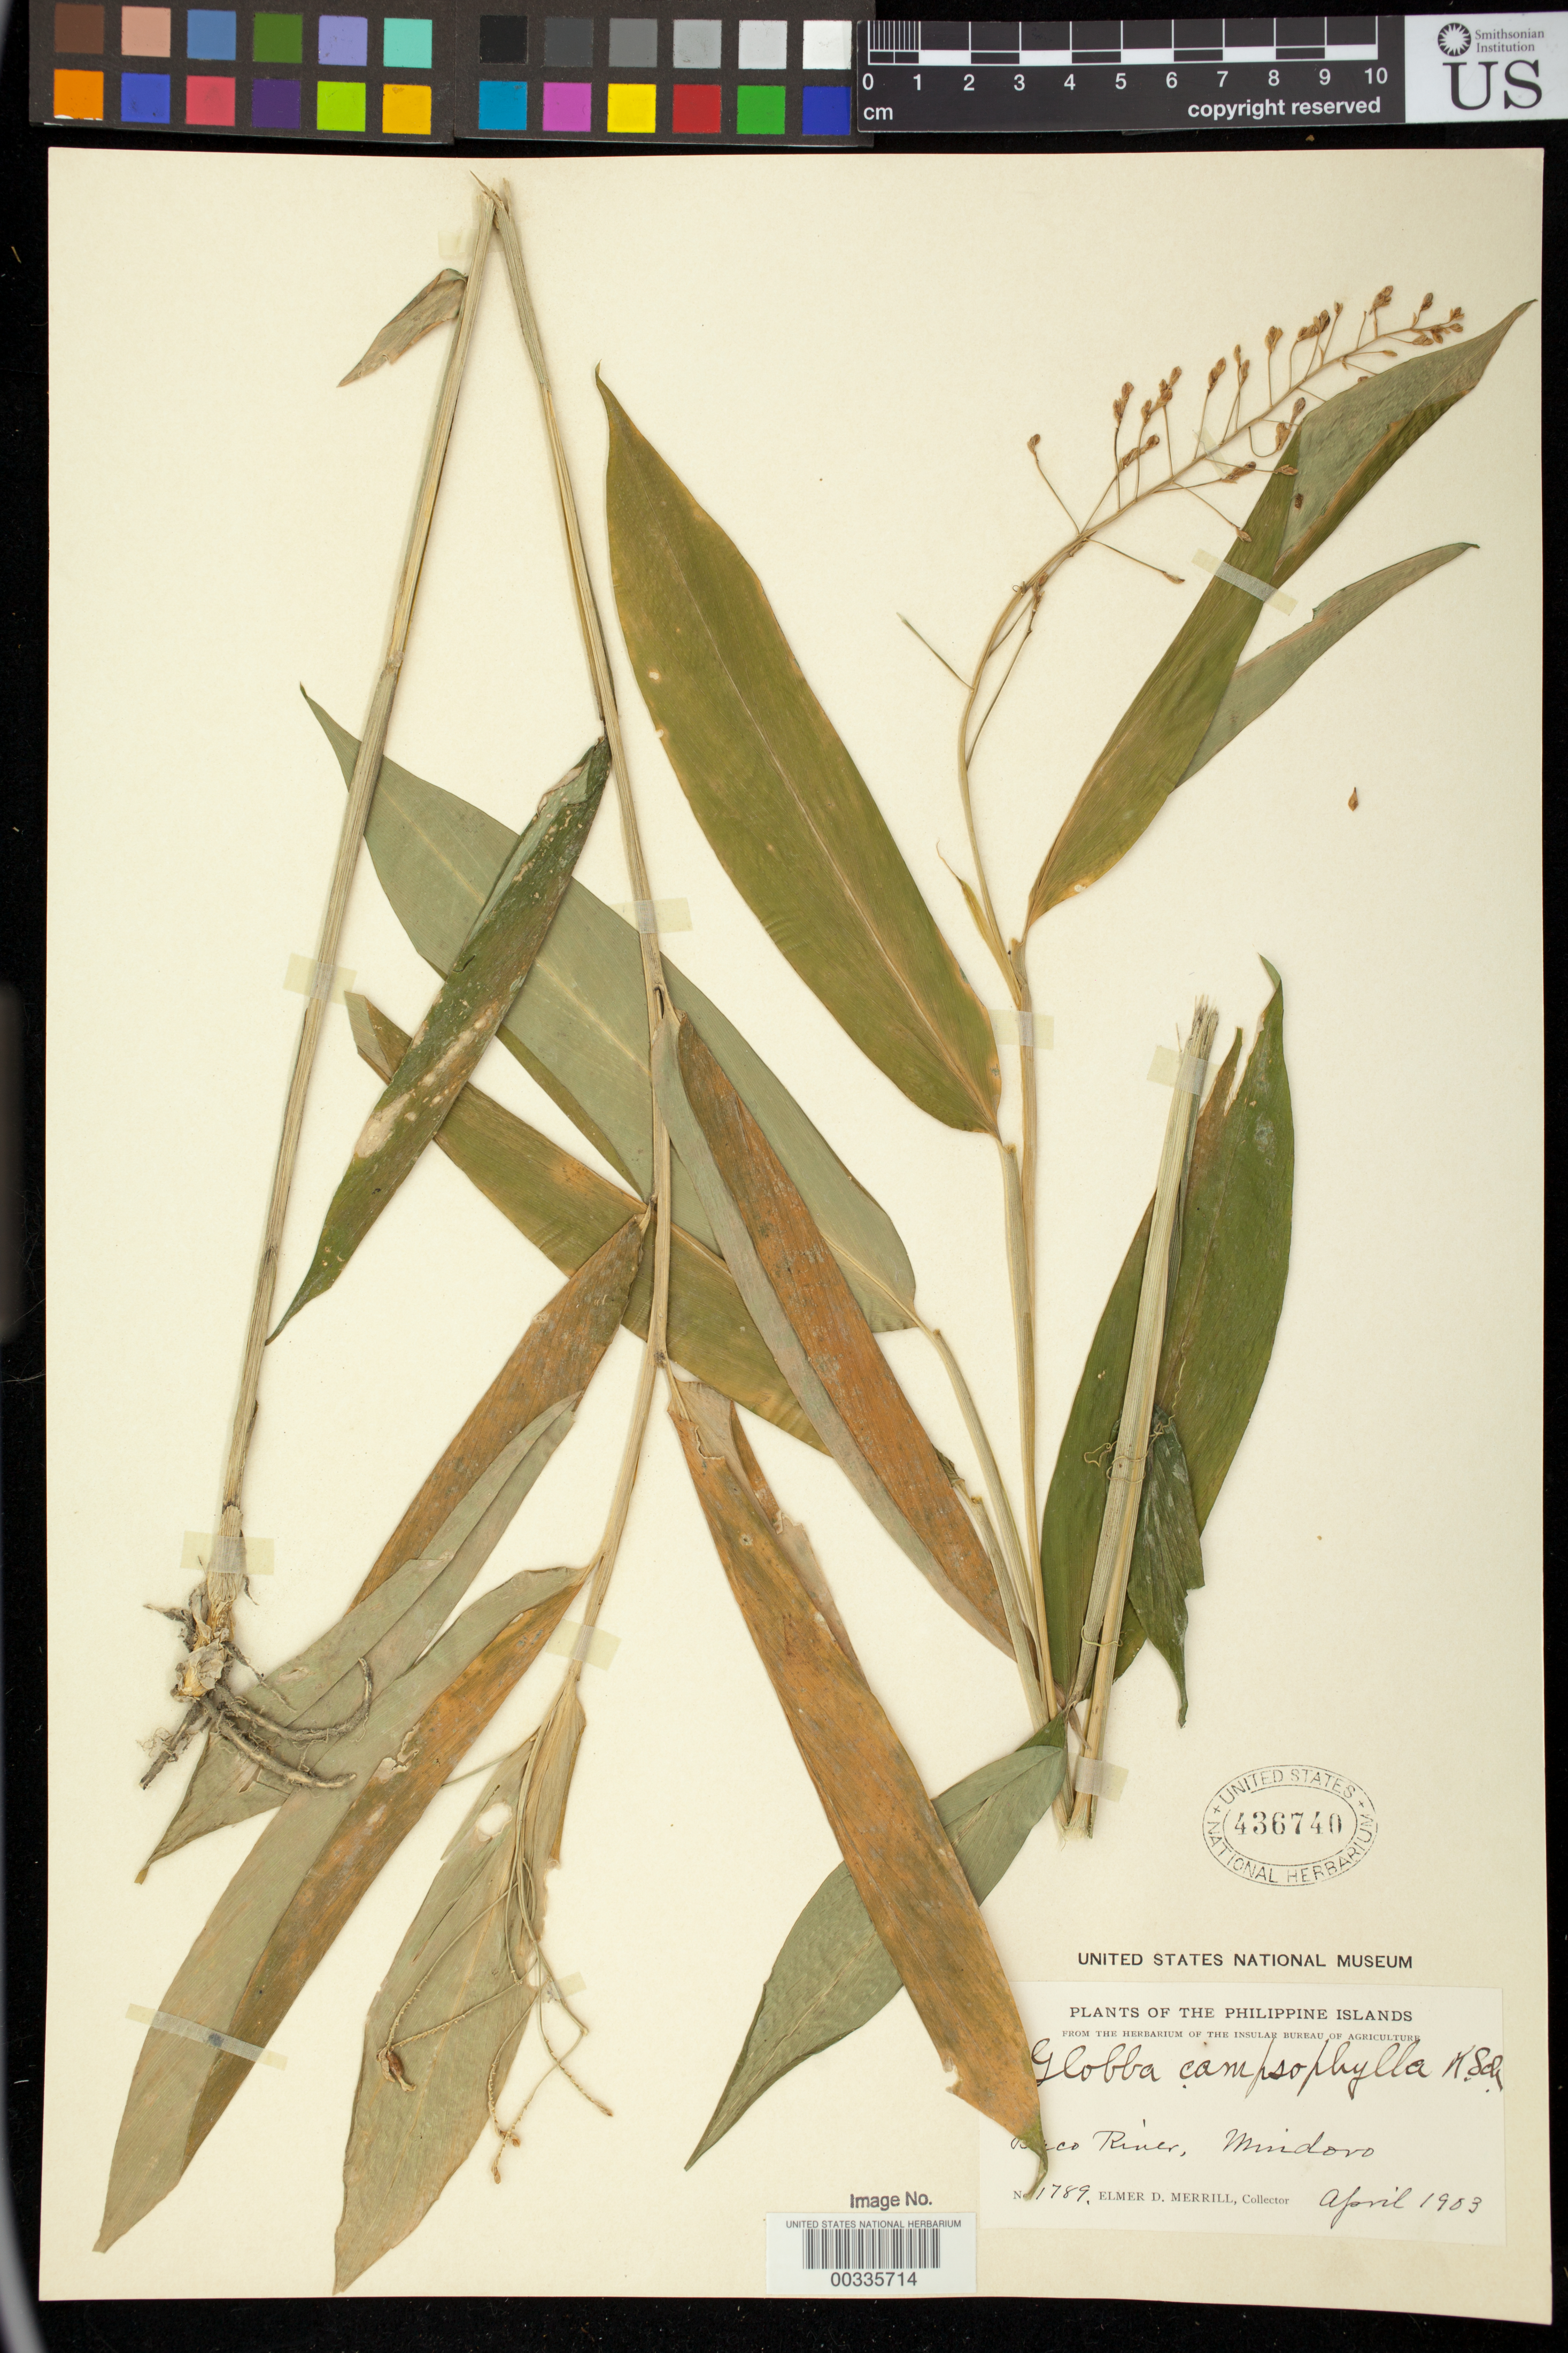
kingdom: Plantae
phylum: Tracheophyta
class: Liliopsida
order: Zingiberales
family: Zingiberaceae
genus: Globba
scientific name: Globba leucocarpa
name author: Ridl.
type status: Isosyntype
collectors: E. D. Merrill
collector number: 1789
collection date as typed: Apr 1903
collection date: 1903-04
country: Philippines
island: Mindoro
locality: Baco river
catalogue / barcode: US 436740